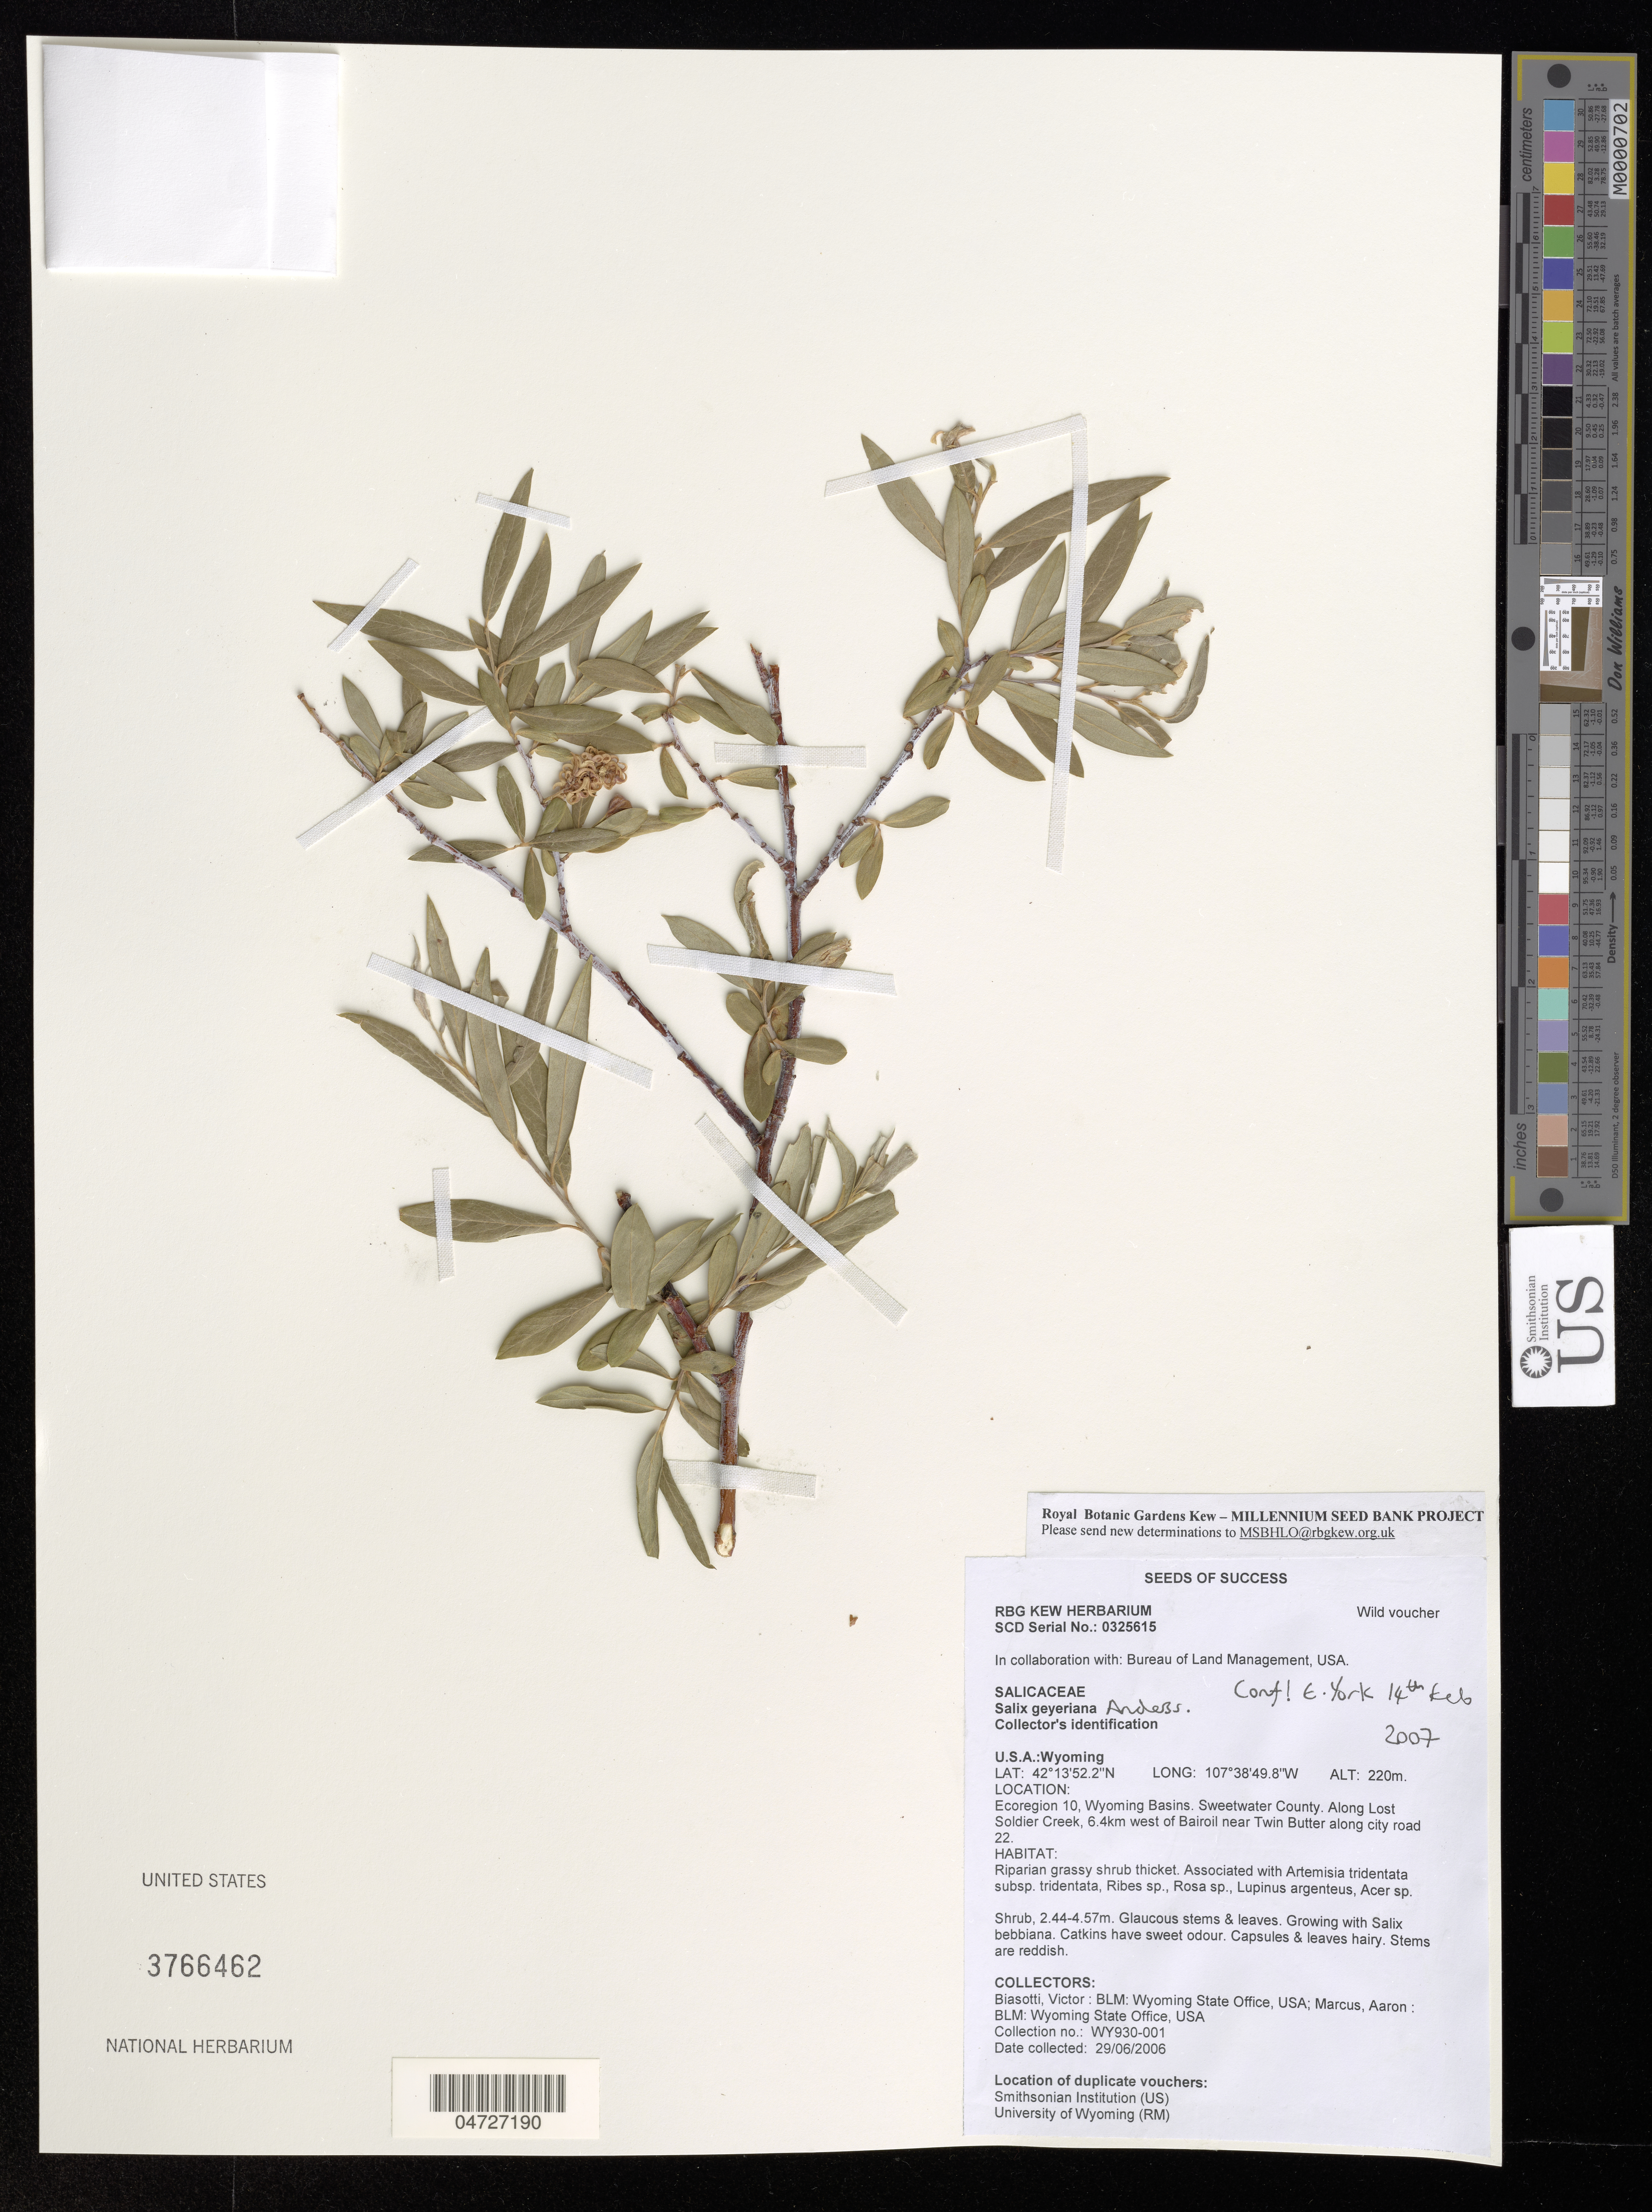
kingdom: Plantae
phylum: Tracheophyta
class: Magnoliopsida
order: Malpighiales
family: Salicaceae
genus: Salix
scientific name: Salix geyeriana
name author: Andersson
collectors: V. Biasotti & -. Marcus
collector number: WY930-001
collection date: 2006-06-29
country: United States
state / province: Wyoming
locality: Ecoregion 10, Wyoming Basins. Sweetwater County. Along Lost Soldier Creek, 6.4km west of Bairoil near Twin Butter along city road 22.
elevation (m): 220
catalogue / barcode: US 3766462